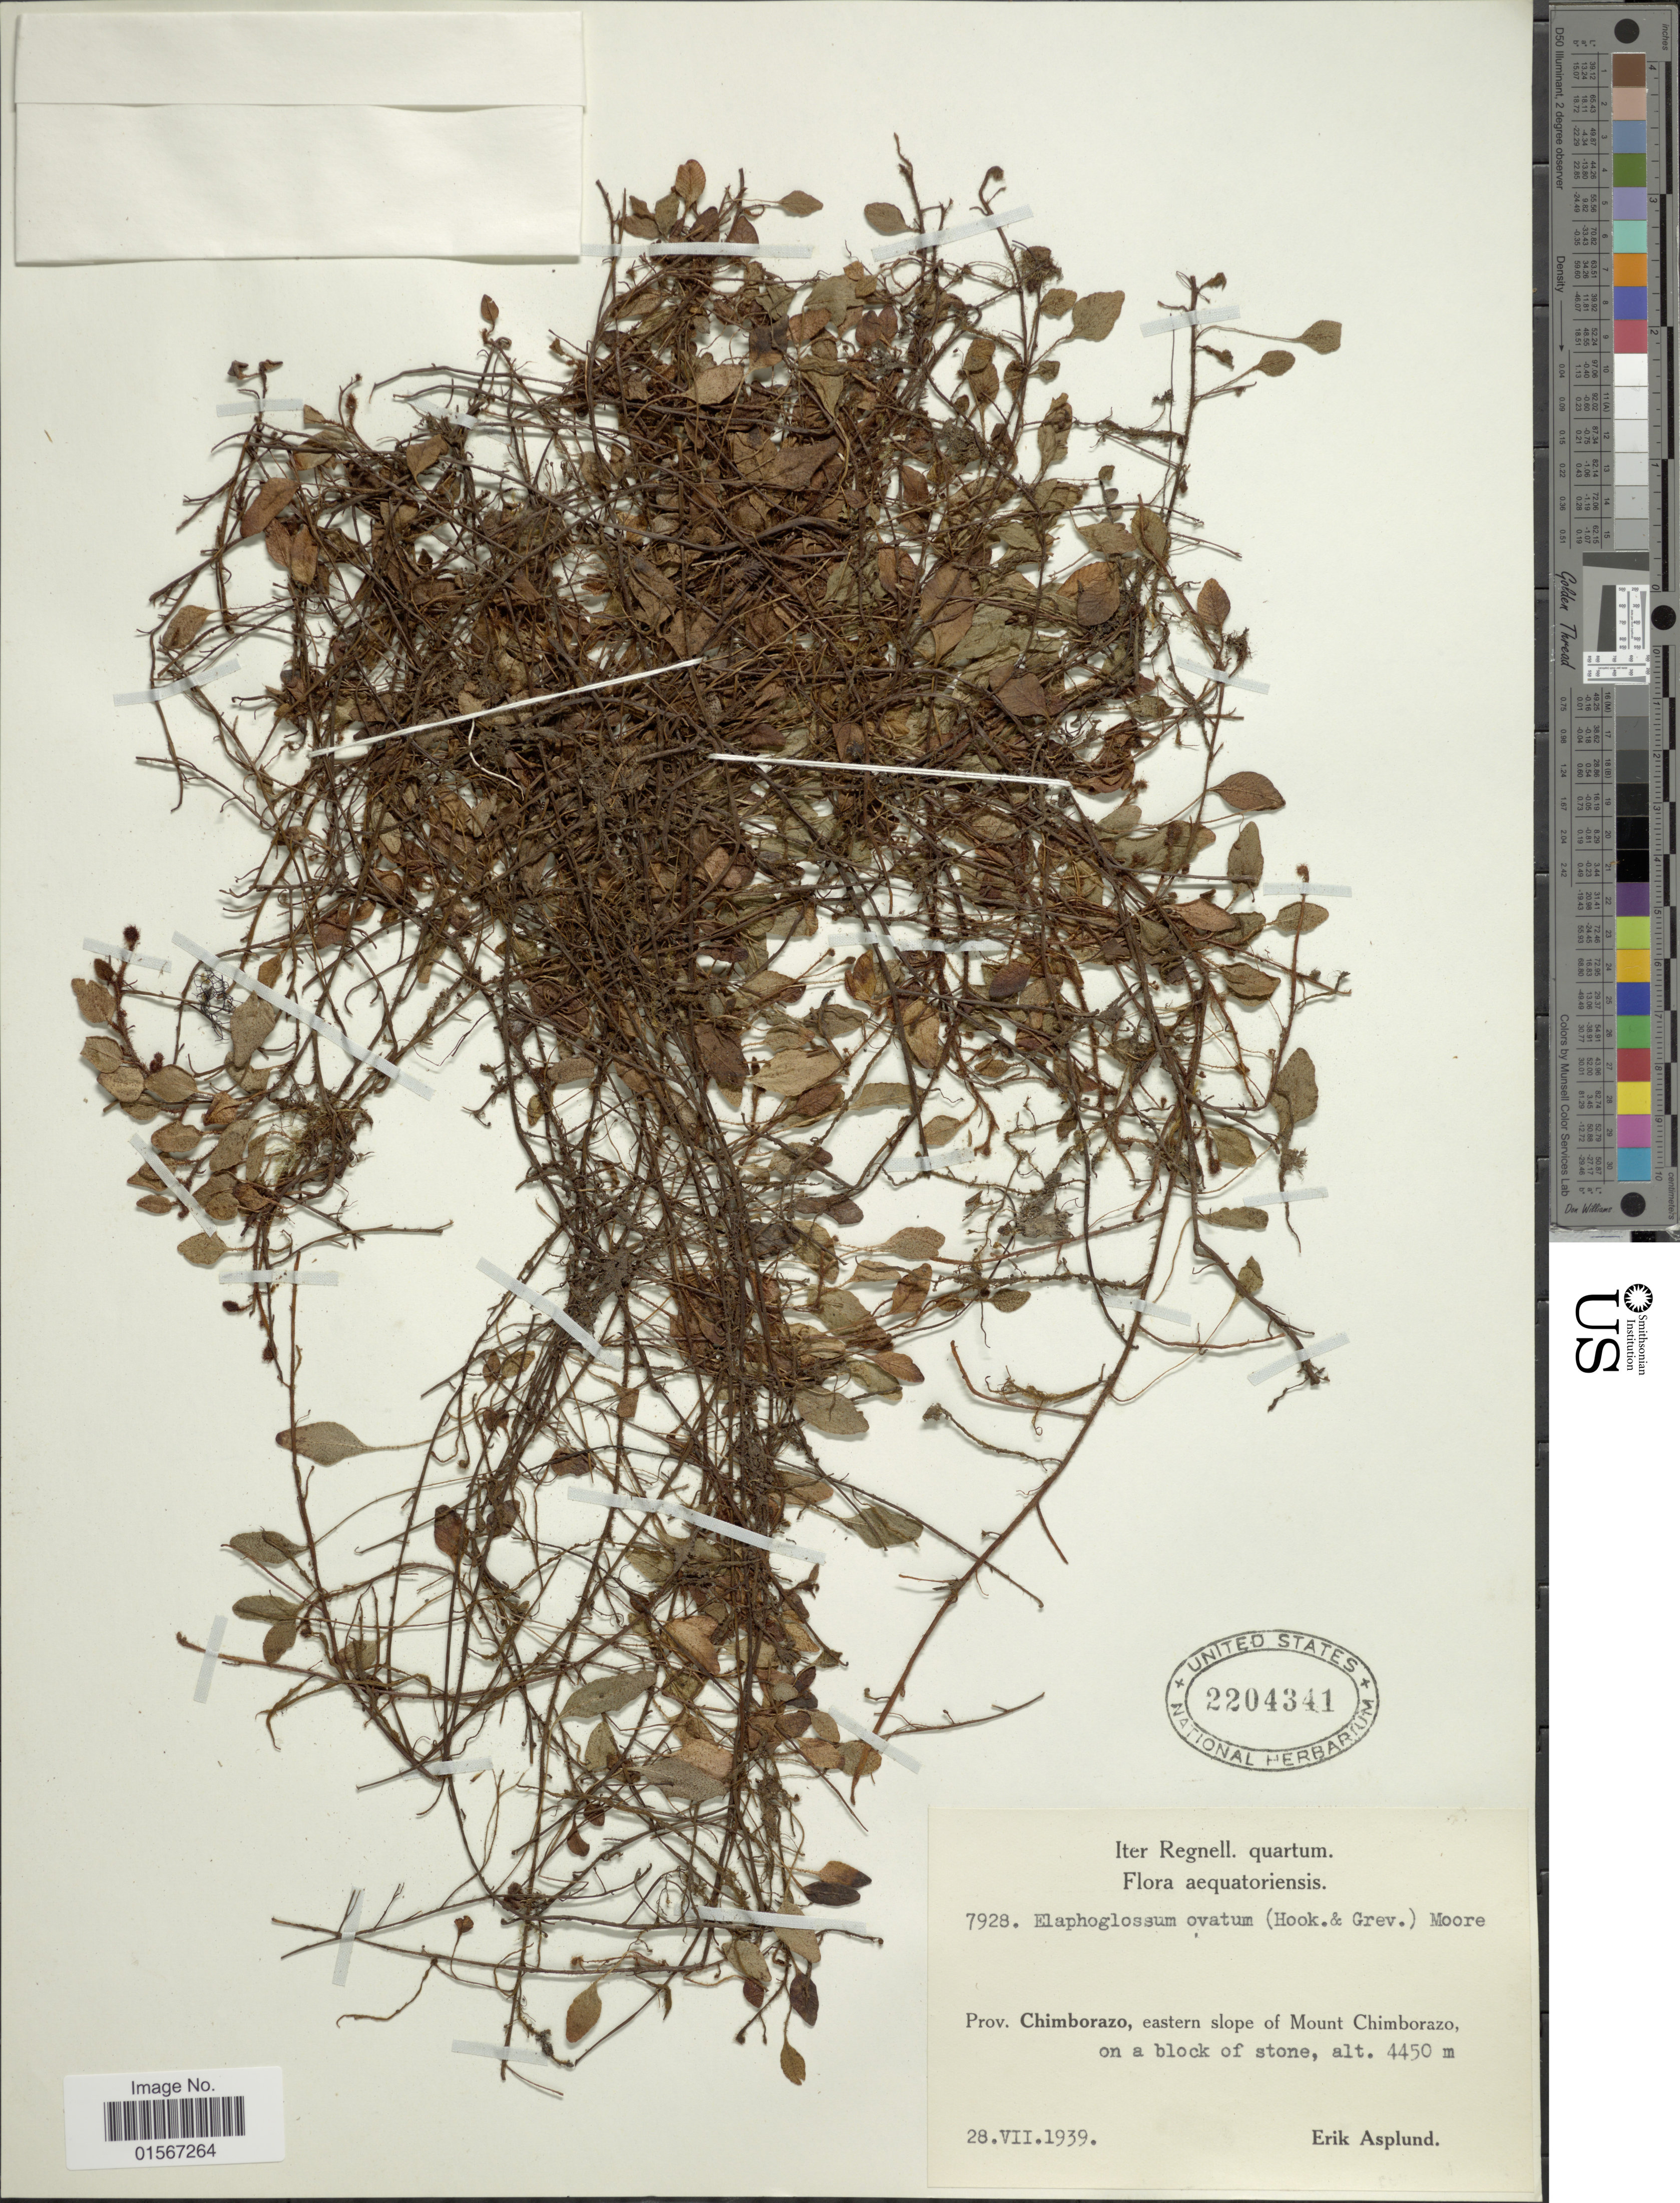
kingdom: Plantae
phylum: Tracheophyta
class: Polypodiopsida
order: Polypodiales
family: Dryopteridaceae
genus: Elaphoglossum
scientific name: Elaphoglossum ovatum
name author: (Hook. & Grev.) T. Moore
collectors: E. Asplund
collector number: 7928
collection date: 1939-07-28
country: Ecuador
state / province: Chimborazo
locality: Aequatoriensis, Prov. Chimborazo, eastern slope of Mount Chimborazo.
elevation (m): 4450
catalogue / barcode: US 2204341